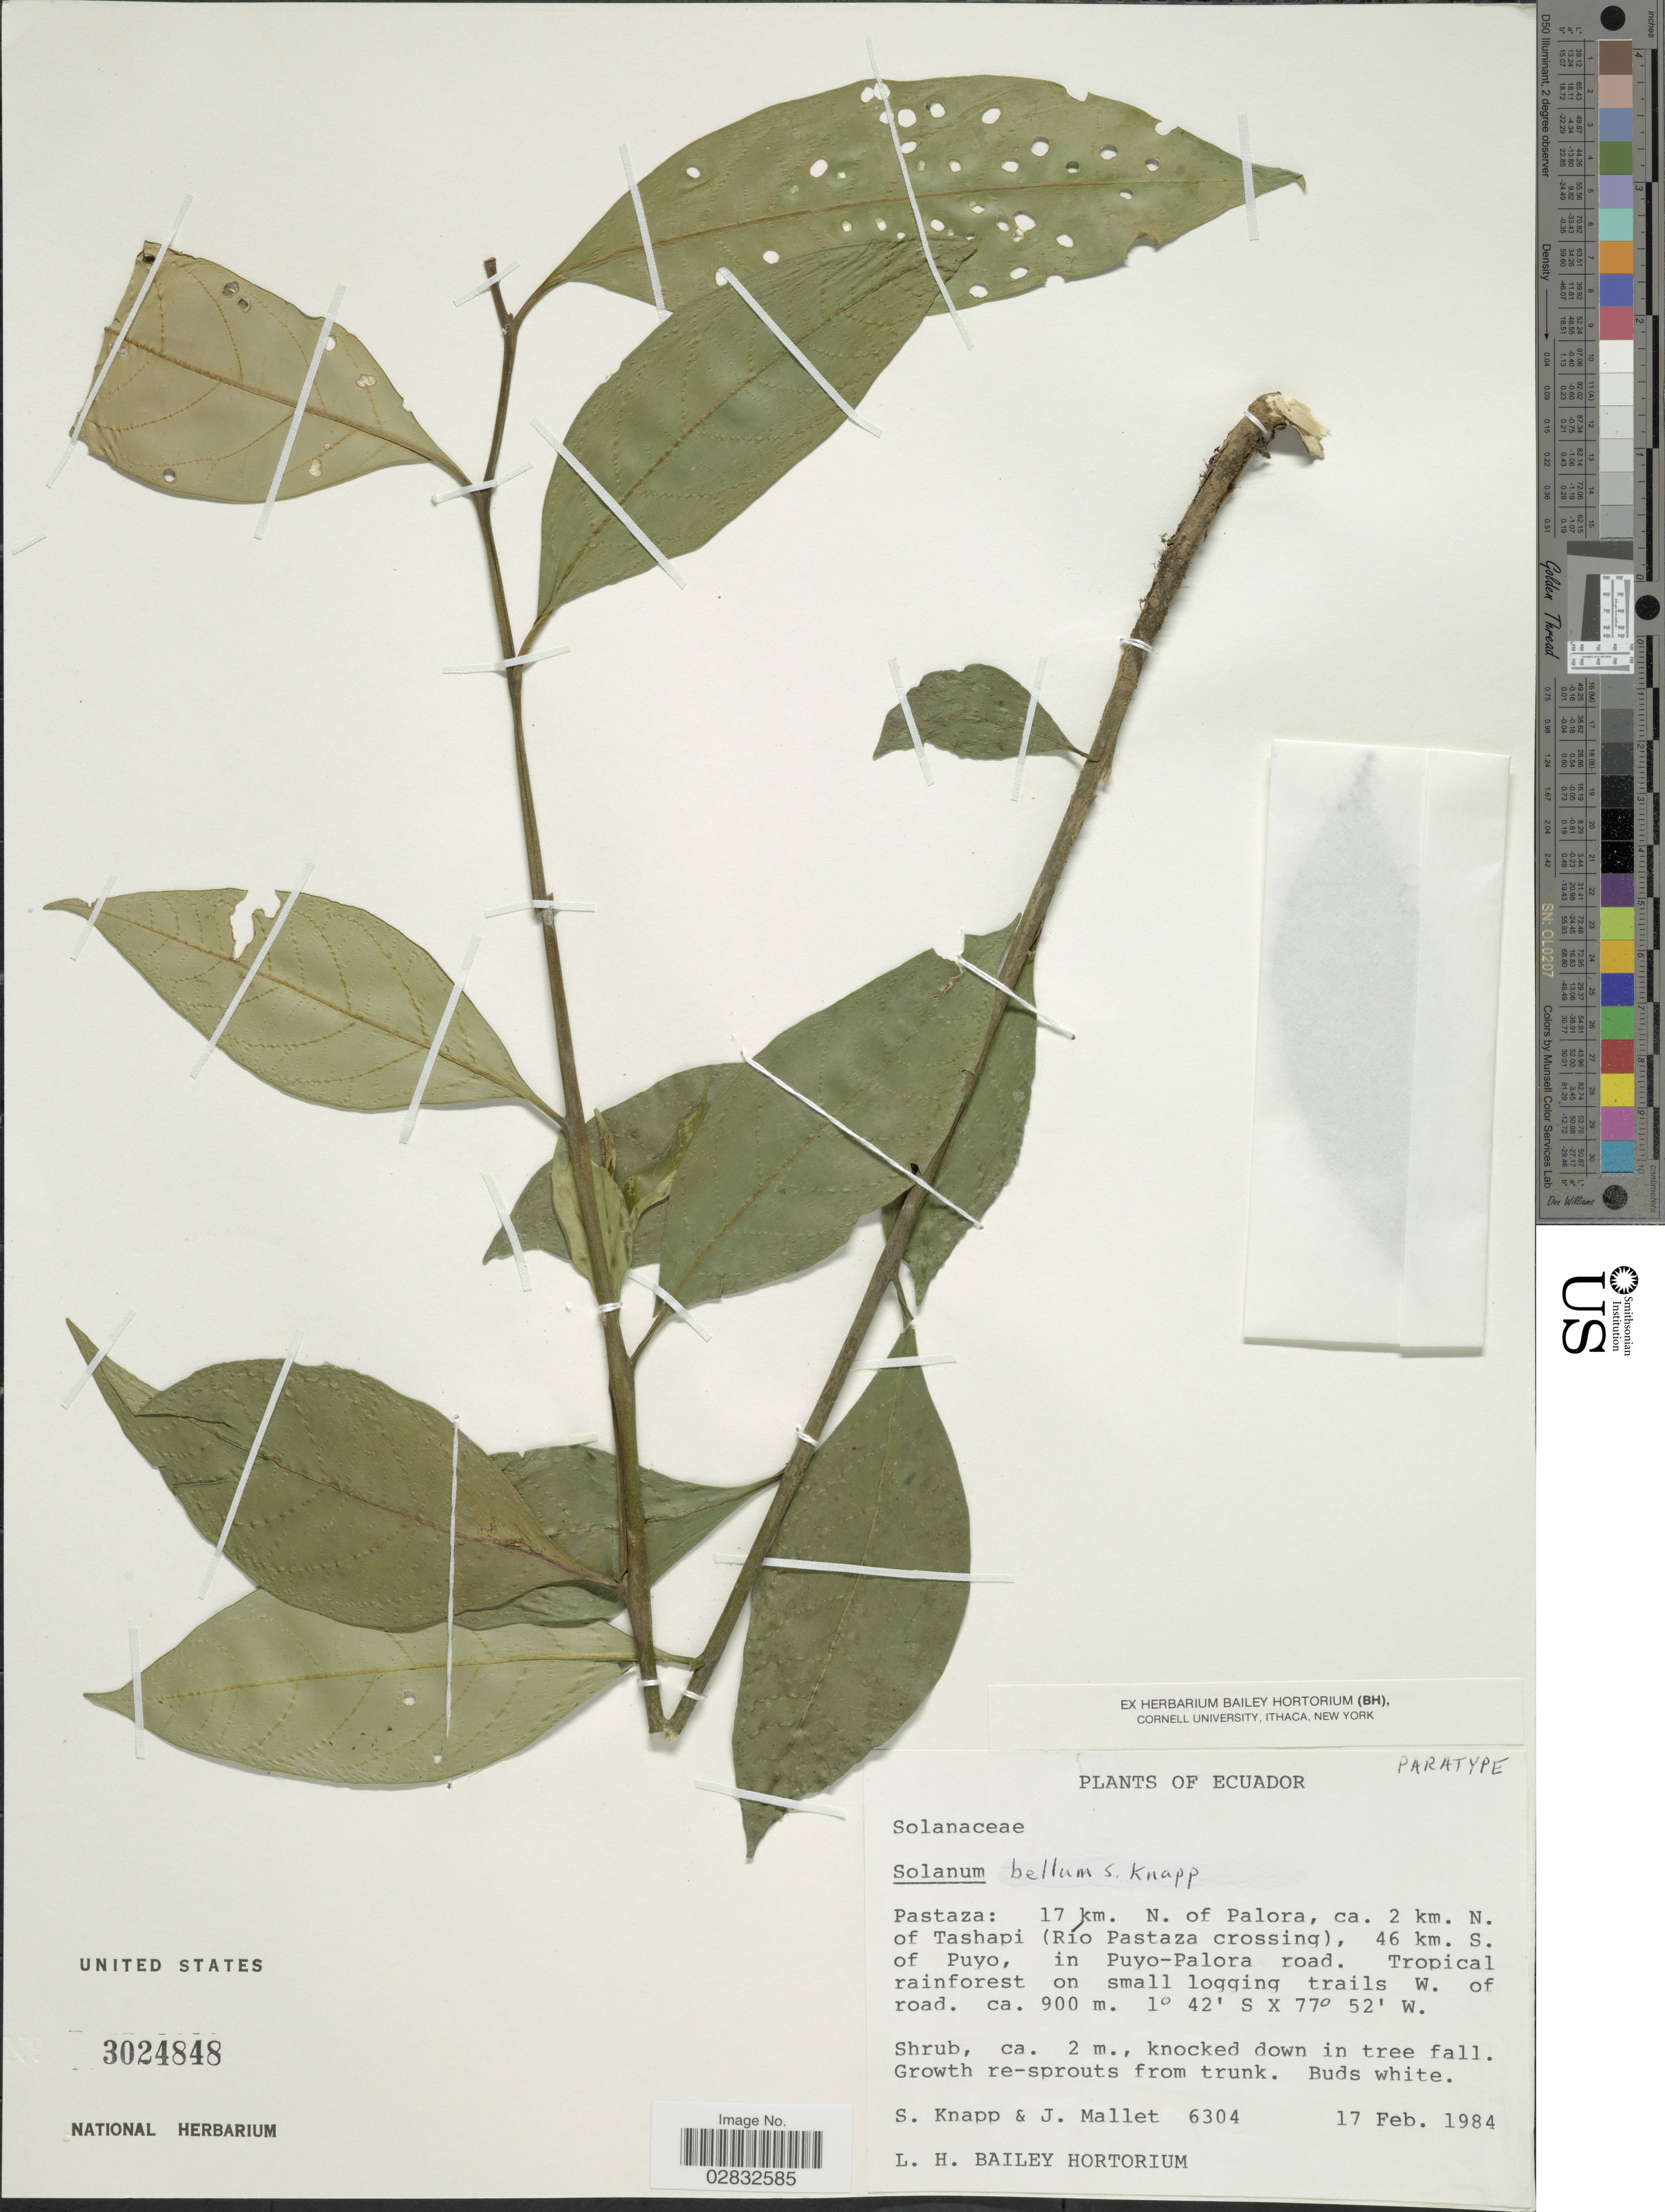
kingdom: Plantae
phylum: Tracheophyta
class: Magnoliopsida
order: Solanales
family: Solanaceae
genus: Solanum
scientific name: Solanum bellum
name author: S. Knapp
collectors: S. Knapp & J. Mallet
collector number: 6304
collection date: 1984-02-17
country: Ecuador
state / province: Pastaza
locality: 17 km. N. of Palora, ca. 2 km. N. of Tashapi (Río Pastaza crossing), 46 km. S. of Puyo, in Puyo-Palora road, tropical rainforest on small logging trails W. of road.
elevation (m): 900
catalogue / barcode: US 3024848